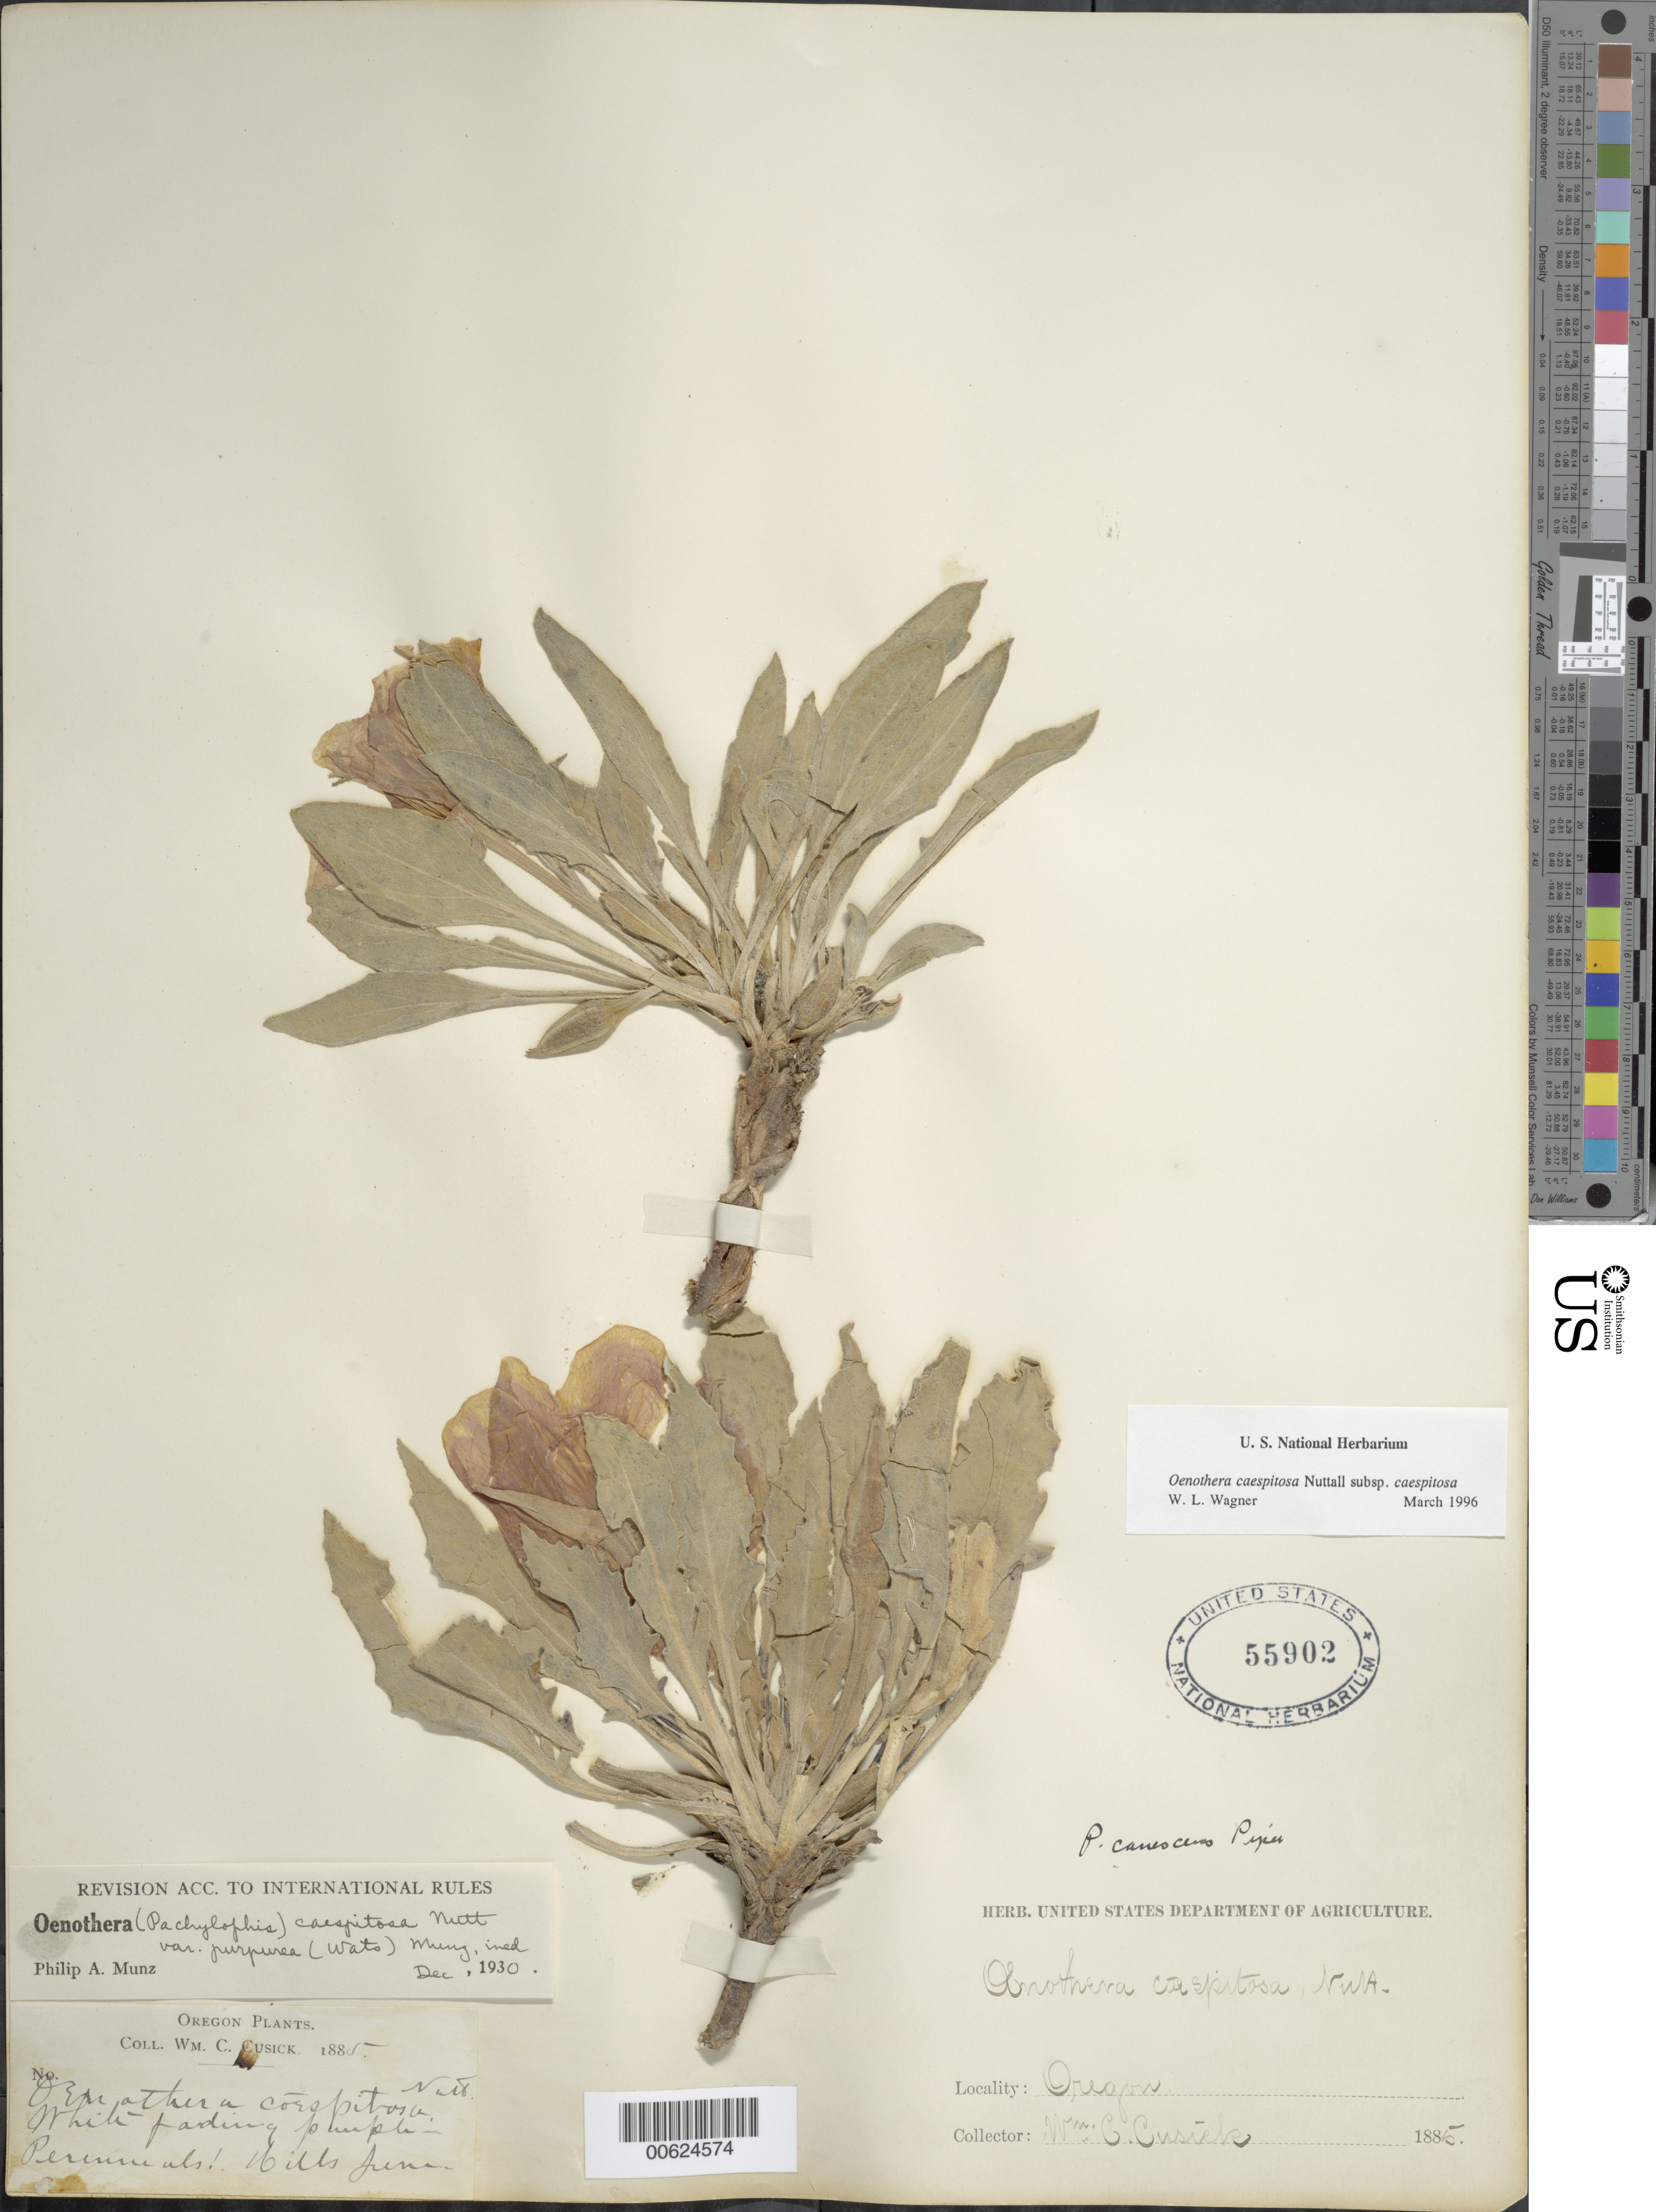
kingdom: Plantae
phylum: Tracheophyta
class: Magnoliopsida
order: Myrtales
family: Onagraceae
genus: Oenothera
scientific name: Oenothera cespitosa subsp. cespitosa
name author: Nutt.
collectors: W. C. Cusick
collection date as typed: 1885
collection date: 1885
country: United States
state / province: Oregon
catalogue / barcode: US 55902